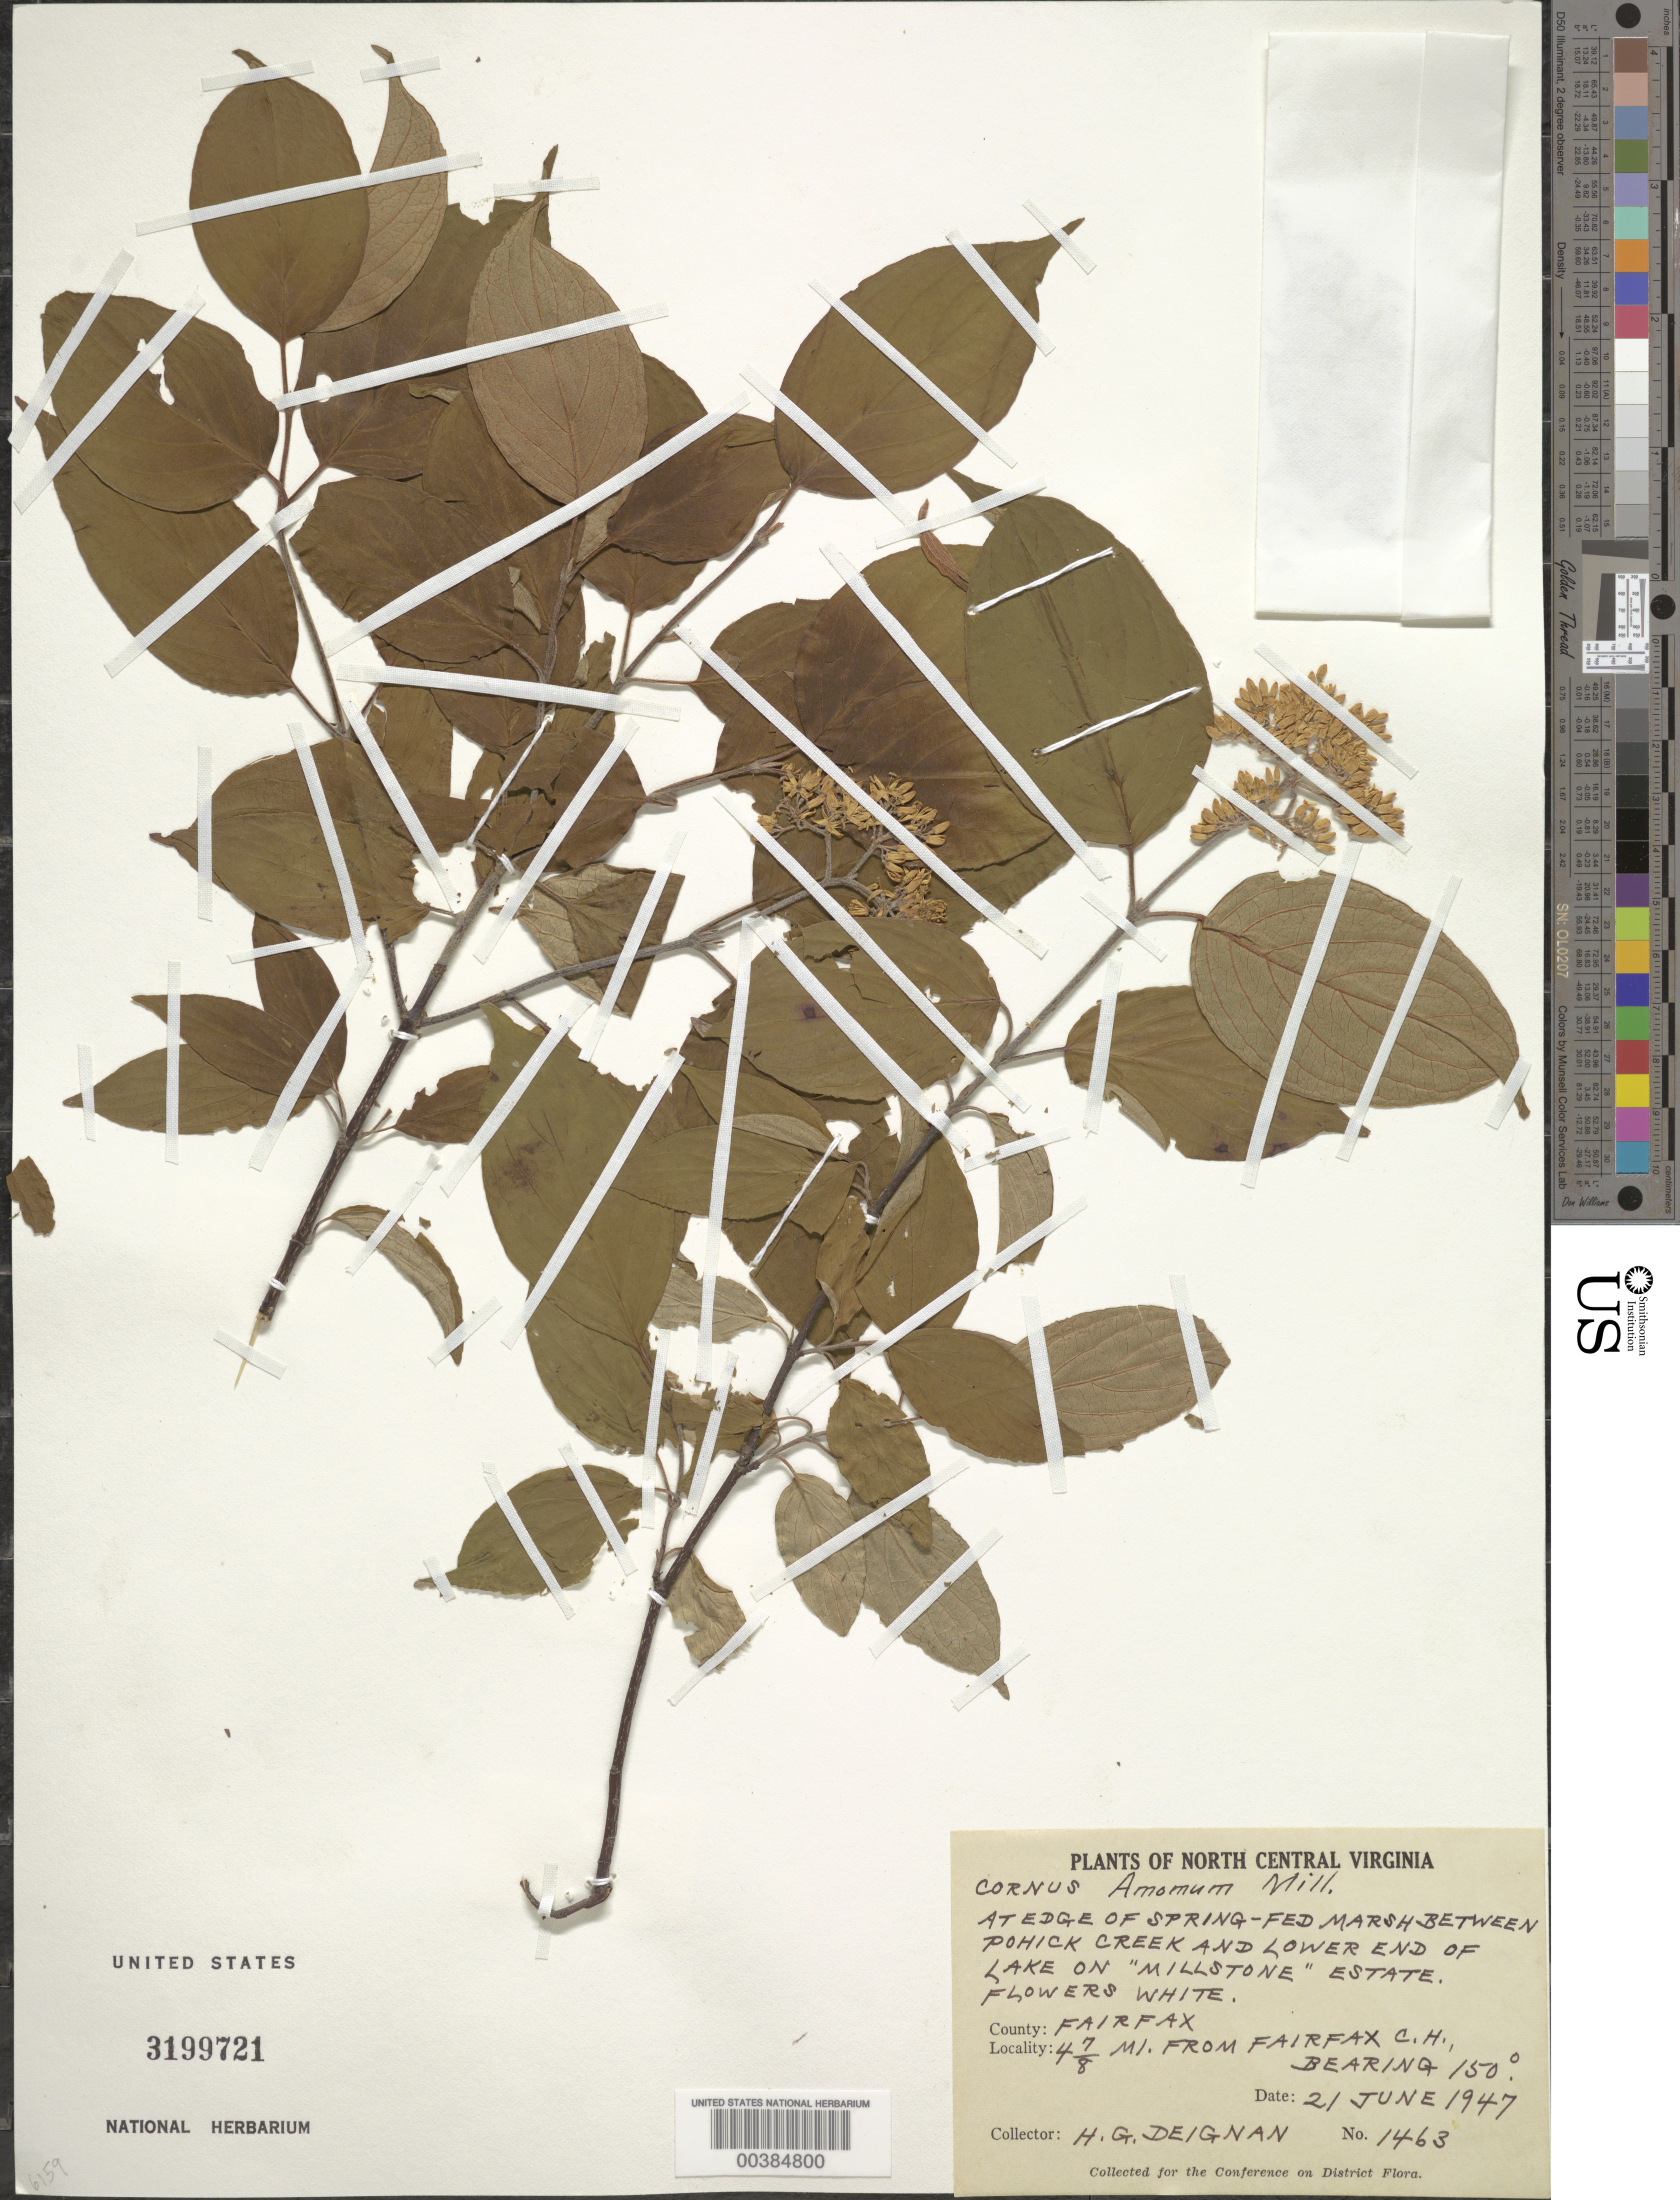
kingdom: Plantae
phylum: Tracheophyta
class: Magnoliopsida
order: Cornales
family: Cornaceae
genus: Cornus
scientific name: Cornus amomum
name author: Mill.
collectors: H. Deignan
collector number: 1463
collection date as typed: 21 Jun 1947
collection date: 1947-06-21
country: United States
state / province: Virginia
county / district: Fairfax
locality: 4 7/8 M from Fairfax County Court House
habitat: At edge of spring fed marsh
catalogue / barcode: US 3199721